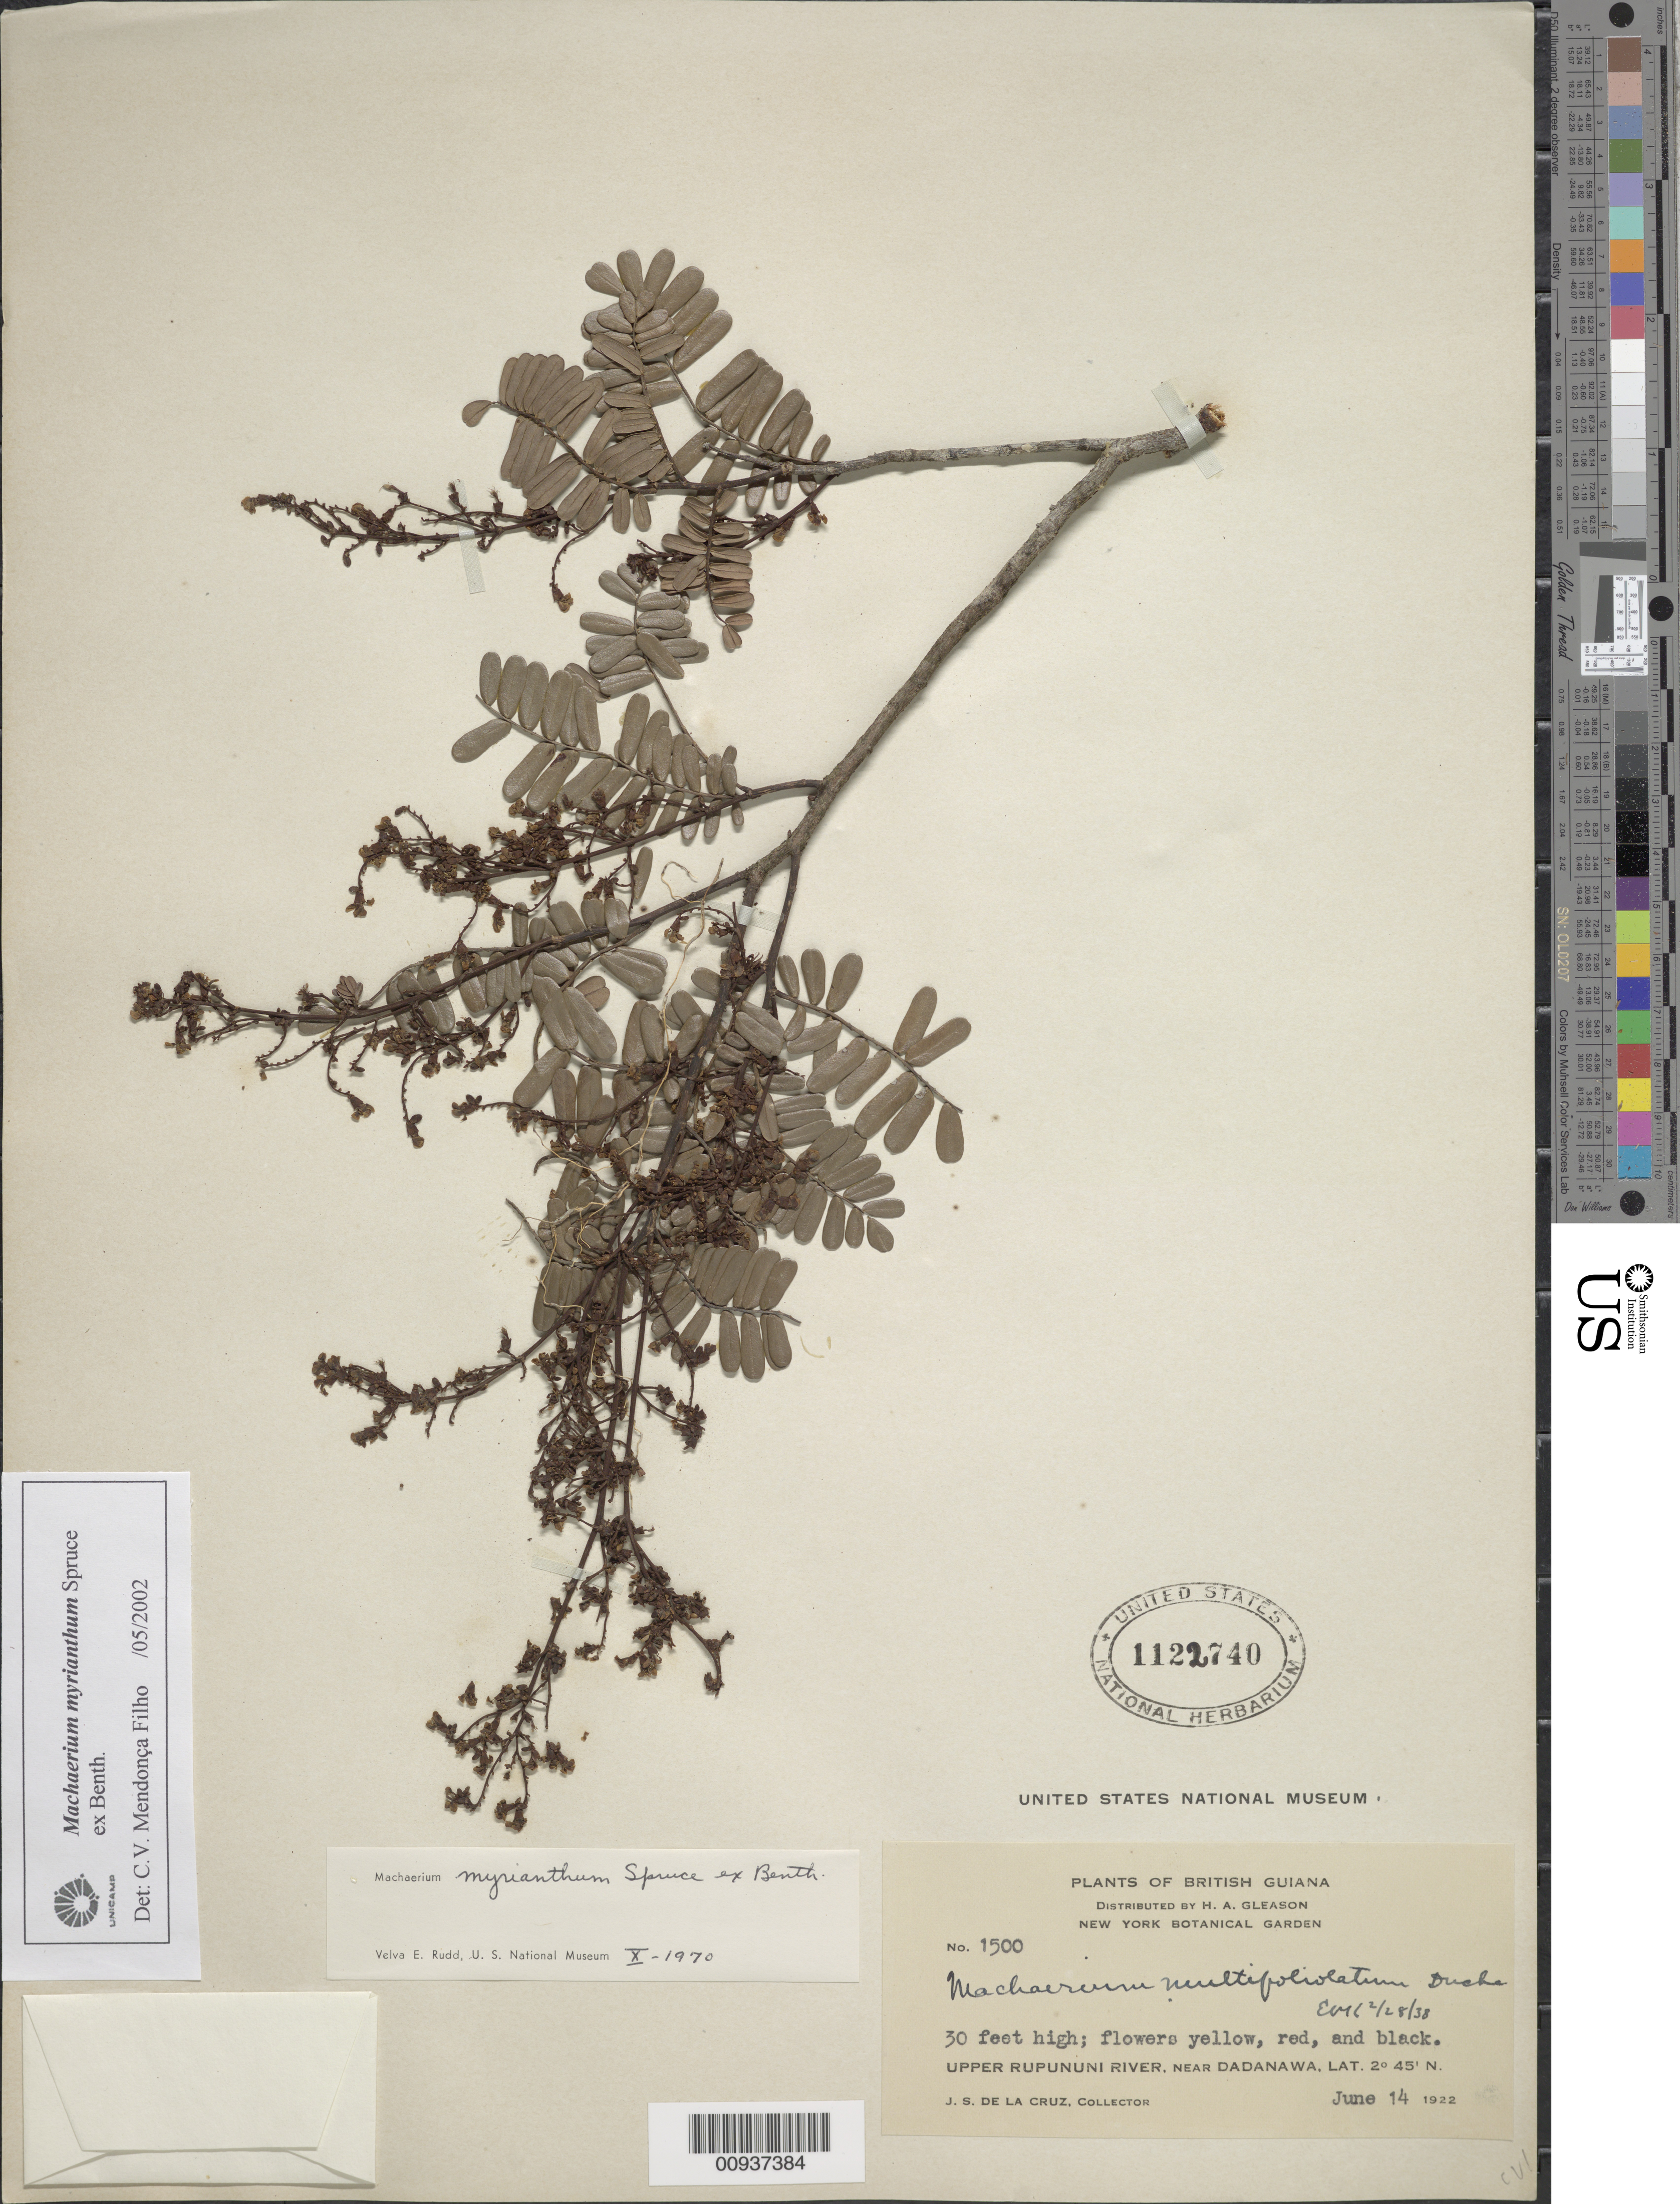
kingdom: Plantae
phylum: Tracheophyta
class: Magnoliopsida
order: Fabales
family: Fabaceae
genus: Machaerium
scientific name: Machaerium myrianthum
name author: Spruce ex Benth.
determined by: Mendonça Filho, C. V.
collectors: J. S. de la Cruz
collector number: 1500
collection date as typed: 14-Jun-22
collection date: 1922-06-14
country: Guyana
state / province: U. Takutu-U. Essequibo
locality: Dadanawa, vic., upper Rupununi R.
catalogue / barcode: US 1122740